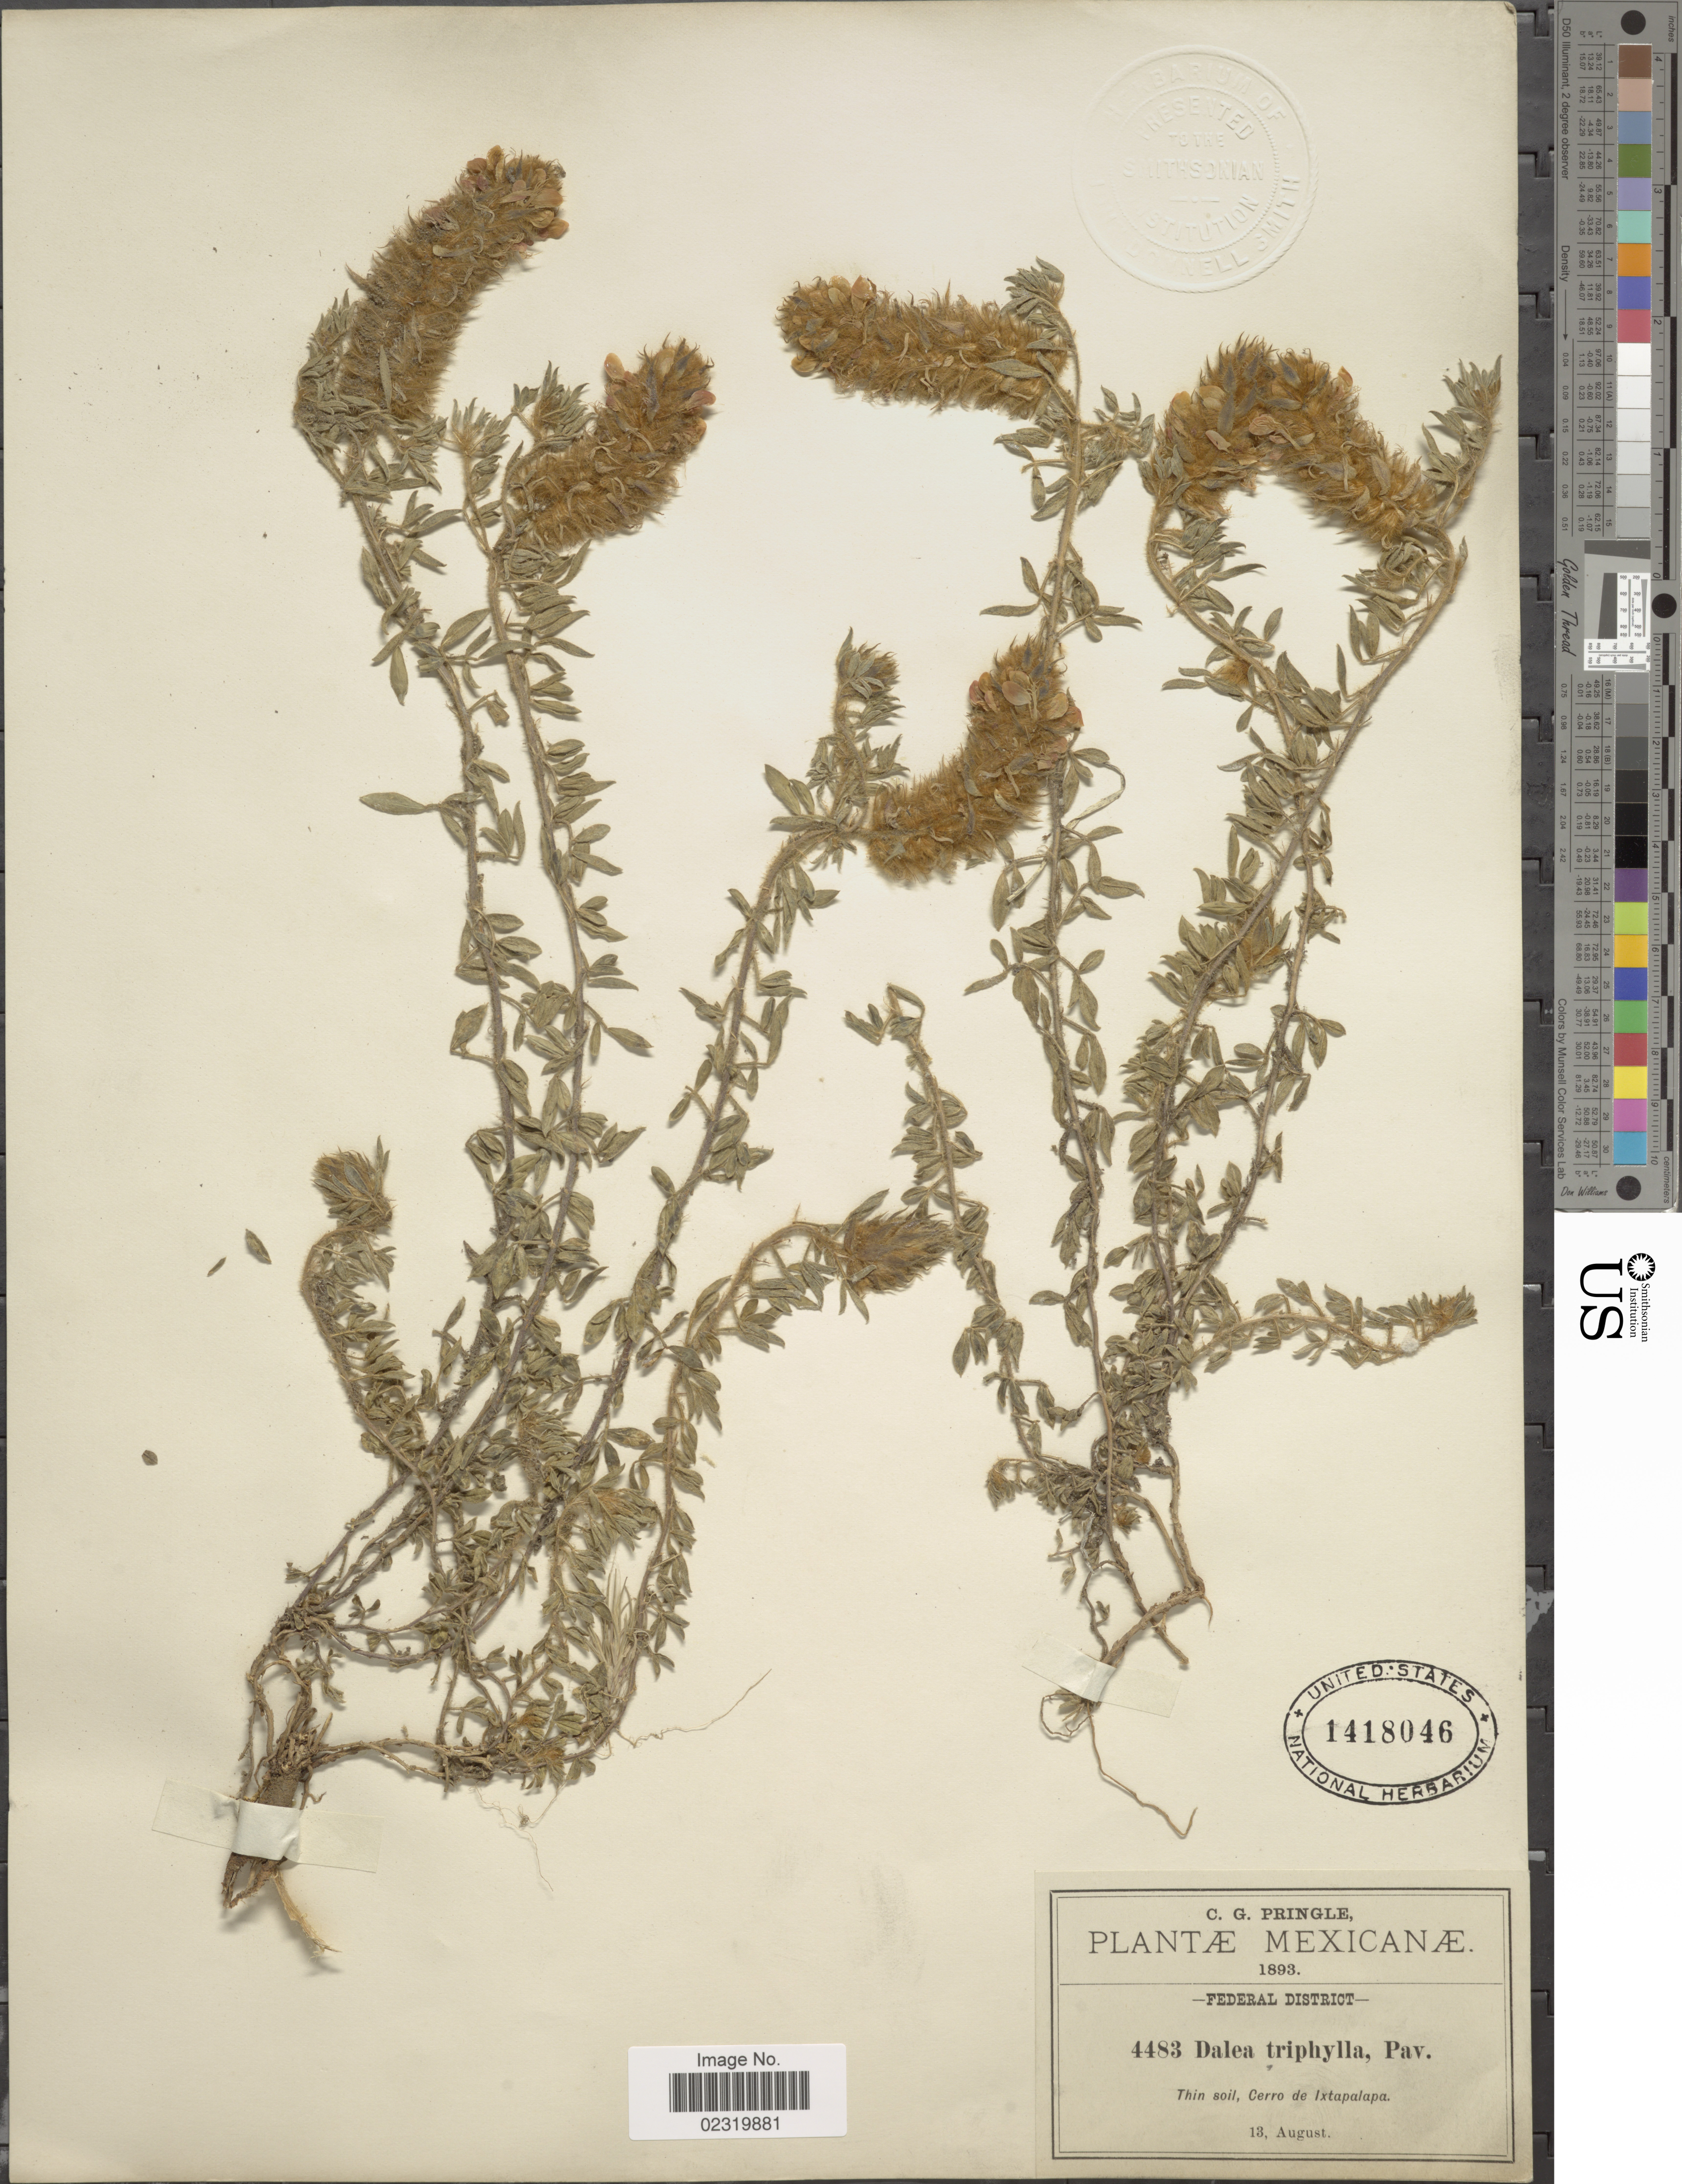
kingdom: Plantae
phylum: Tracheophyta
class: Magnoliopsida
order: Fabales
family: Fabaceae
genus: Dalea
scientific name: Dalea prostrata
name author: Ortega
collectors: C. G. Pringle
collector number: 4483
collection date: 1893-08-13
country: Mexico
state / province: Distrito Federal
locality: Cerro de Ixtapalapa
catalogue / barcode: US 1418046